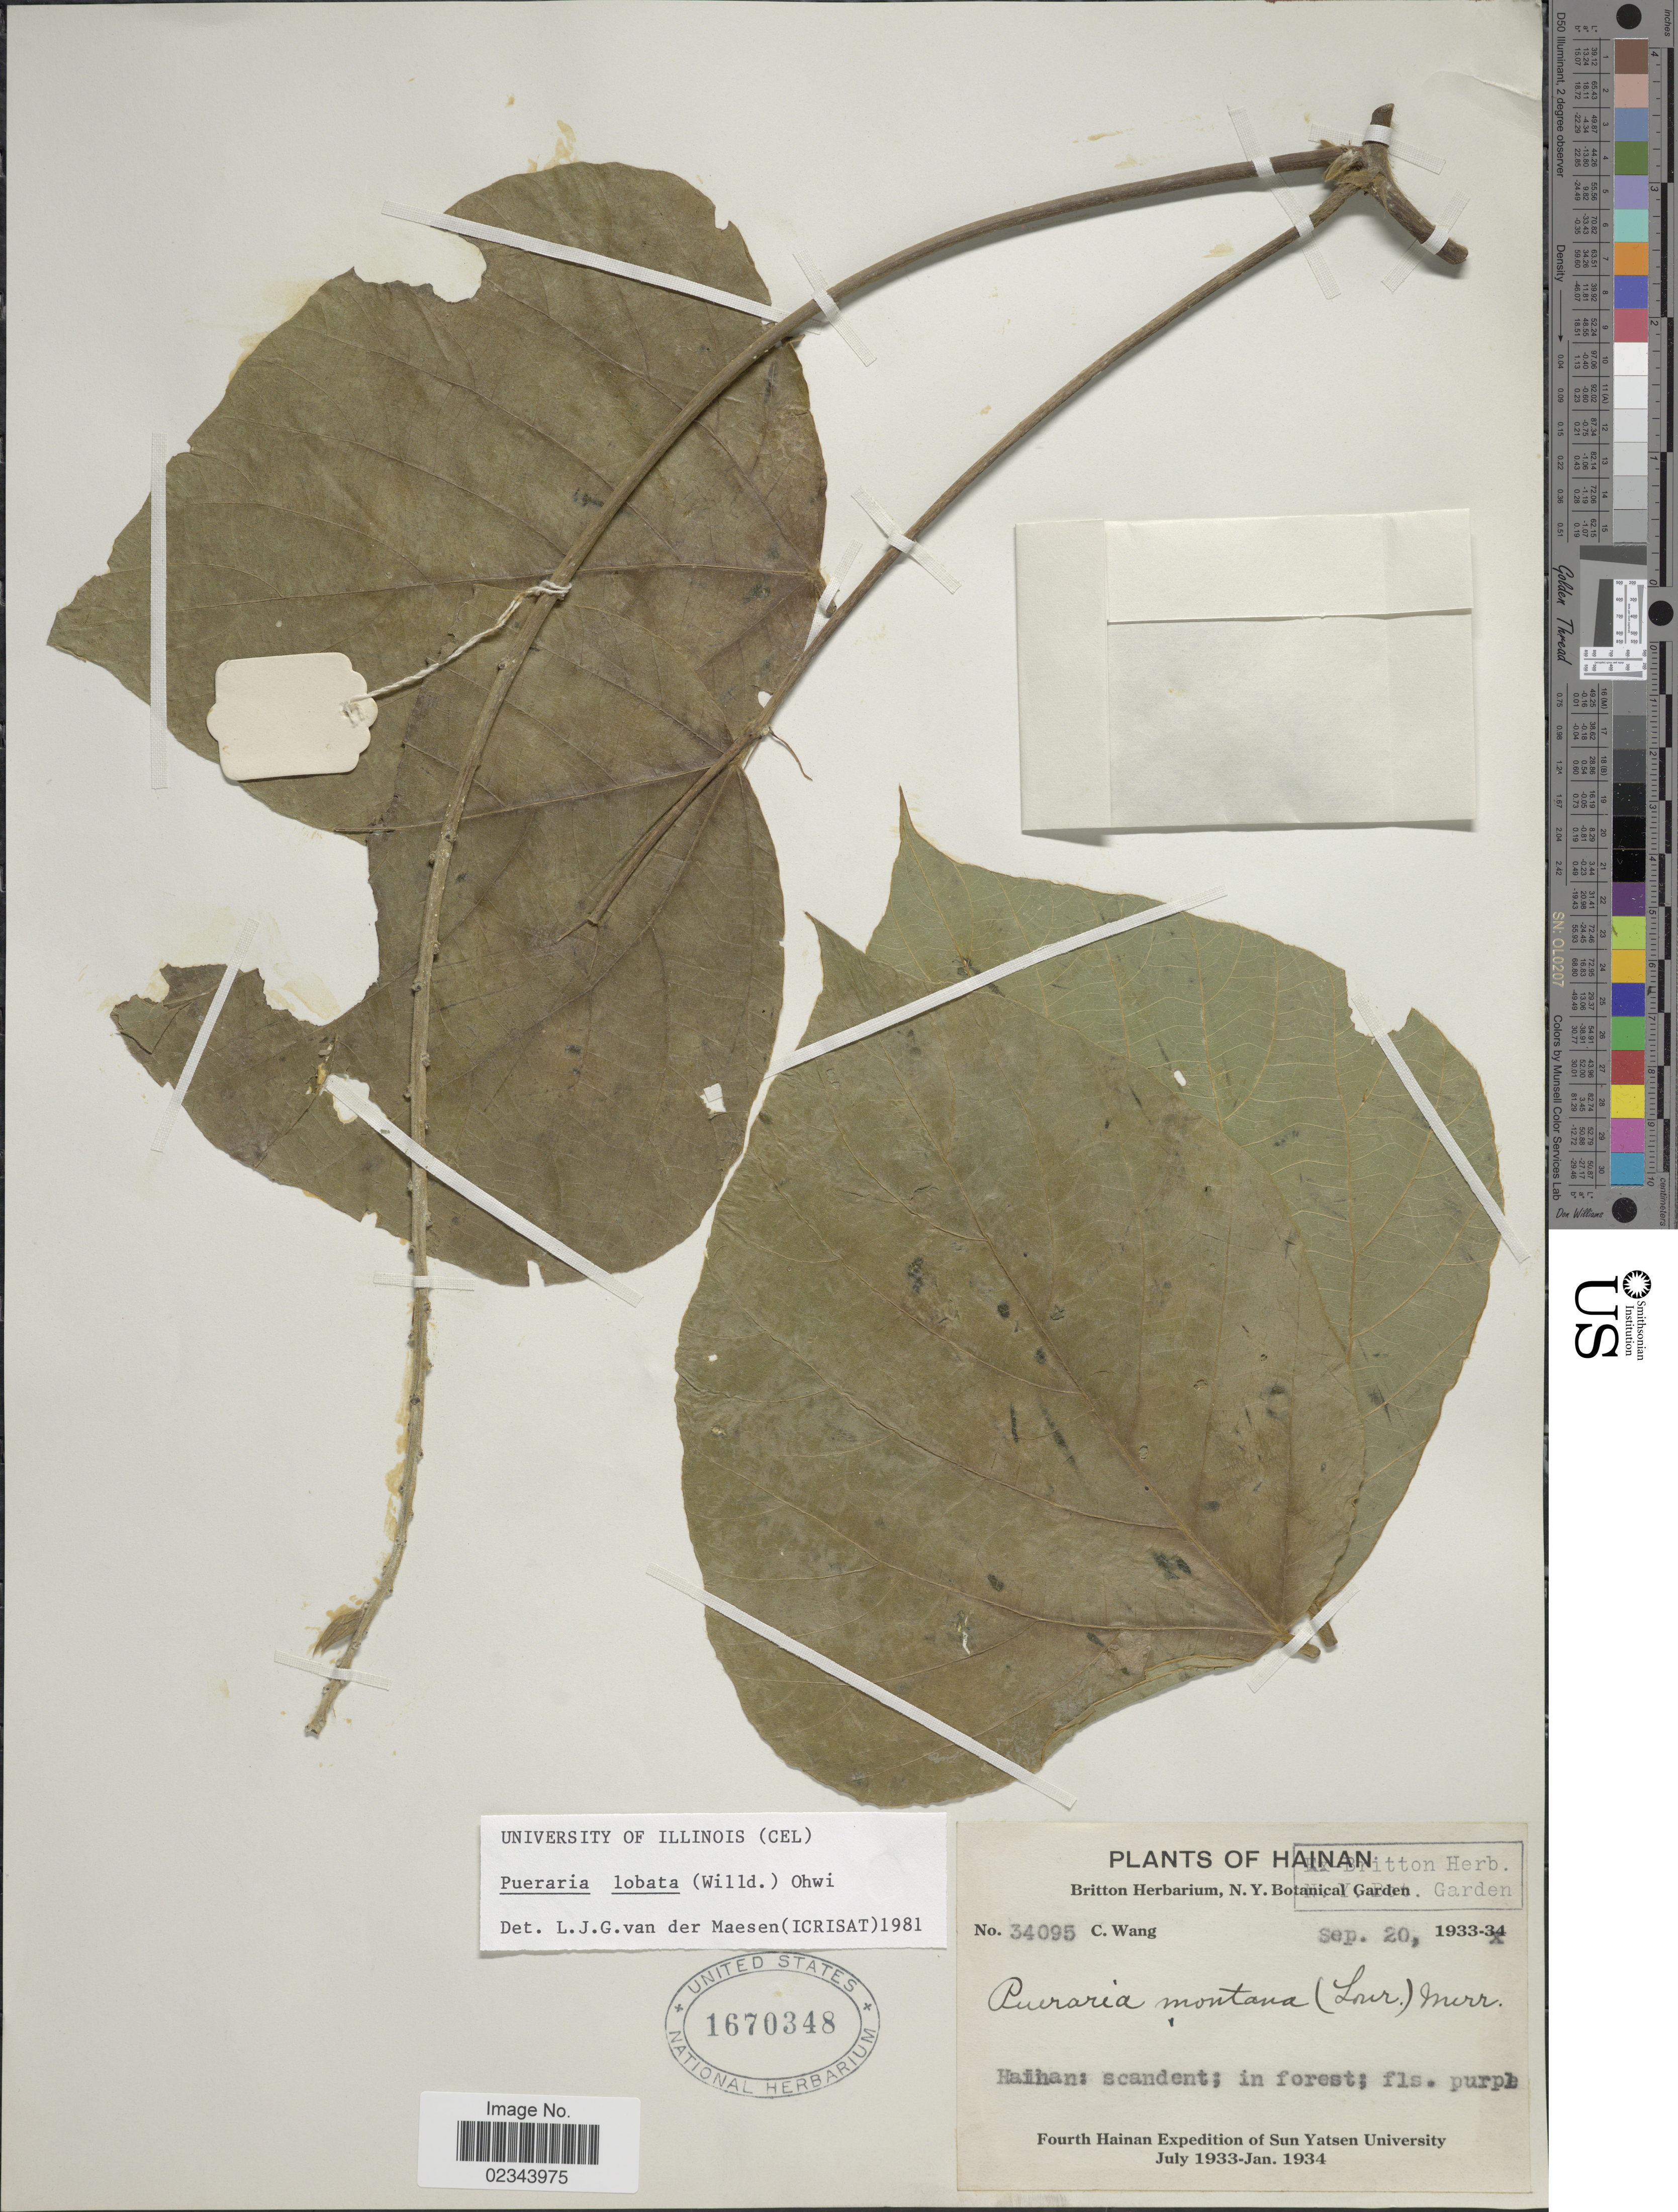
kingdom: Plantae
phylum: Tracheophyta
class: Magnoliopsida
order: Fabales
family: Fabaceae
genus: Pueraria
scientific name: Pueraria lobata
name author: (Willd.) Ohwi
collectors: C. Wang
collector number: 34095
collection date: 1933-09-20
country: China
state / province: Hainan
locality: In forest.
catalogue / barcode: US 1670348